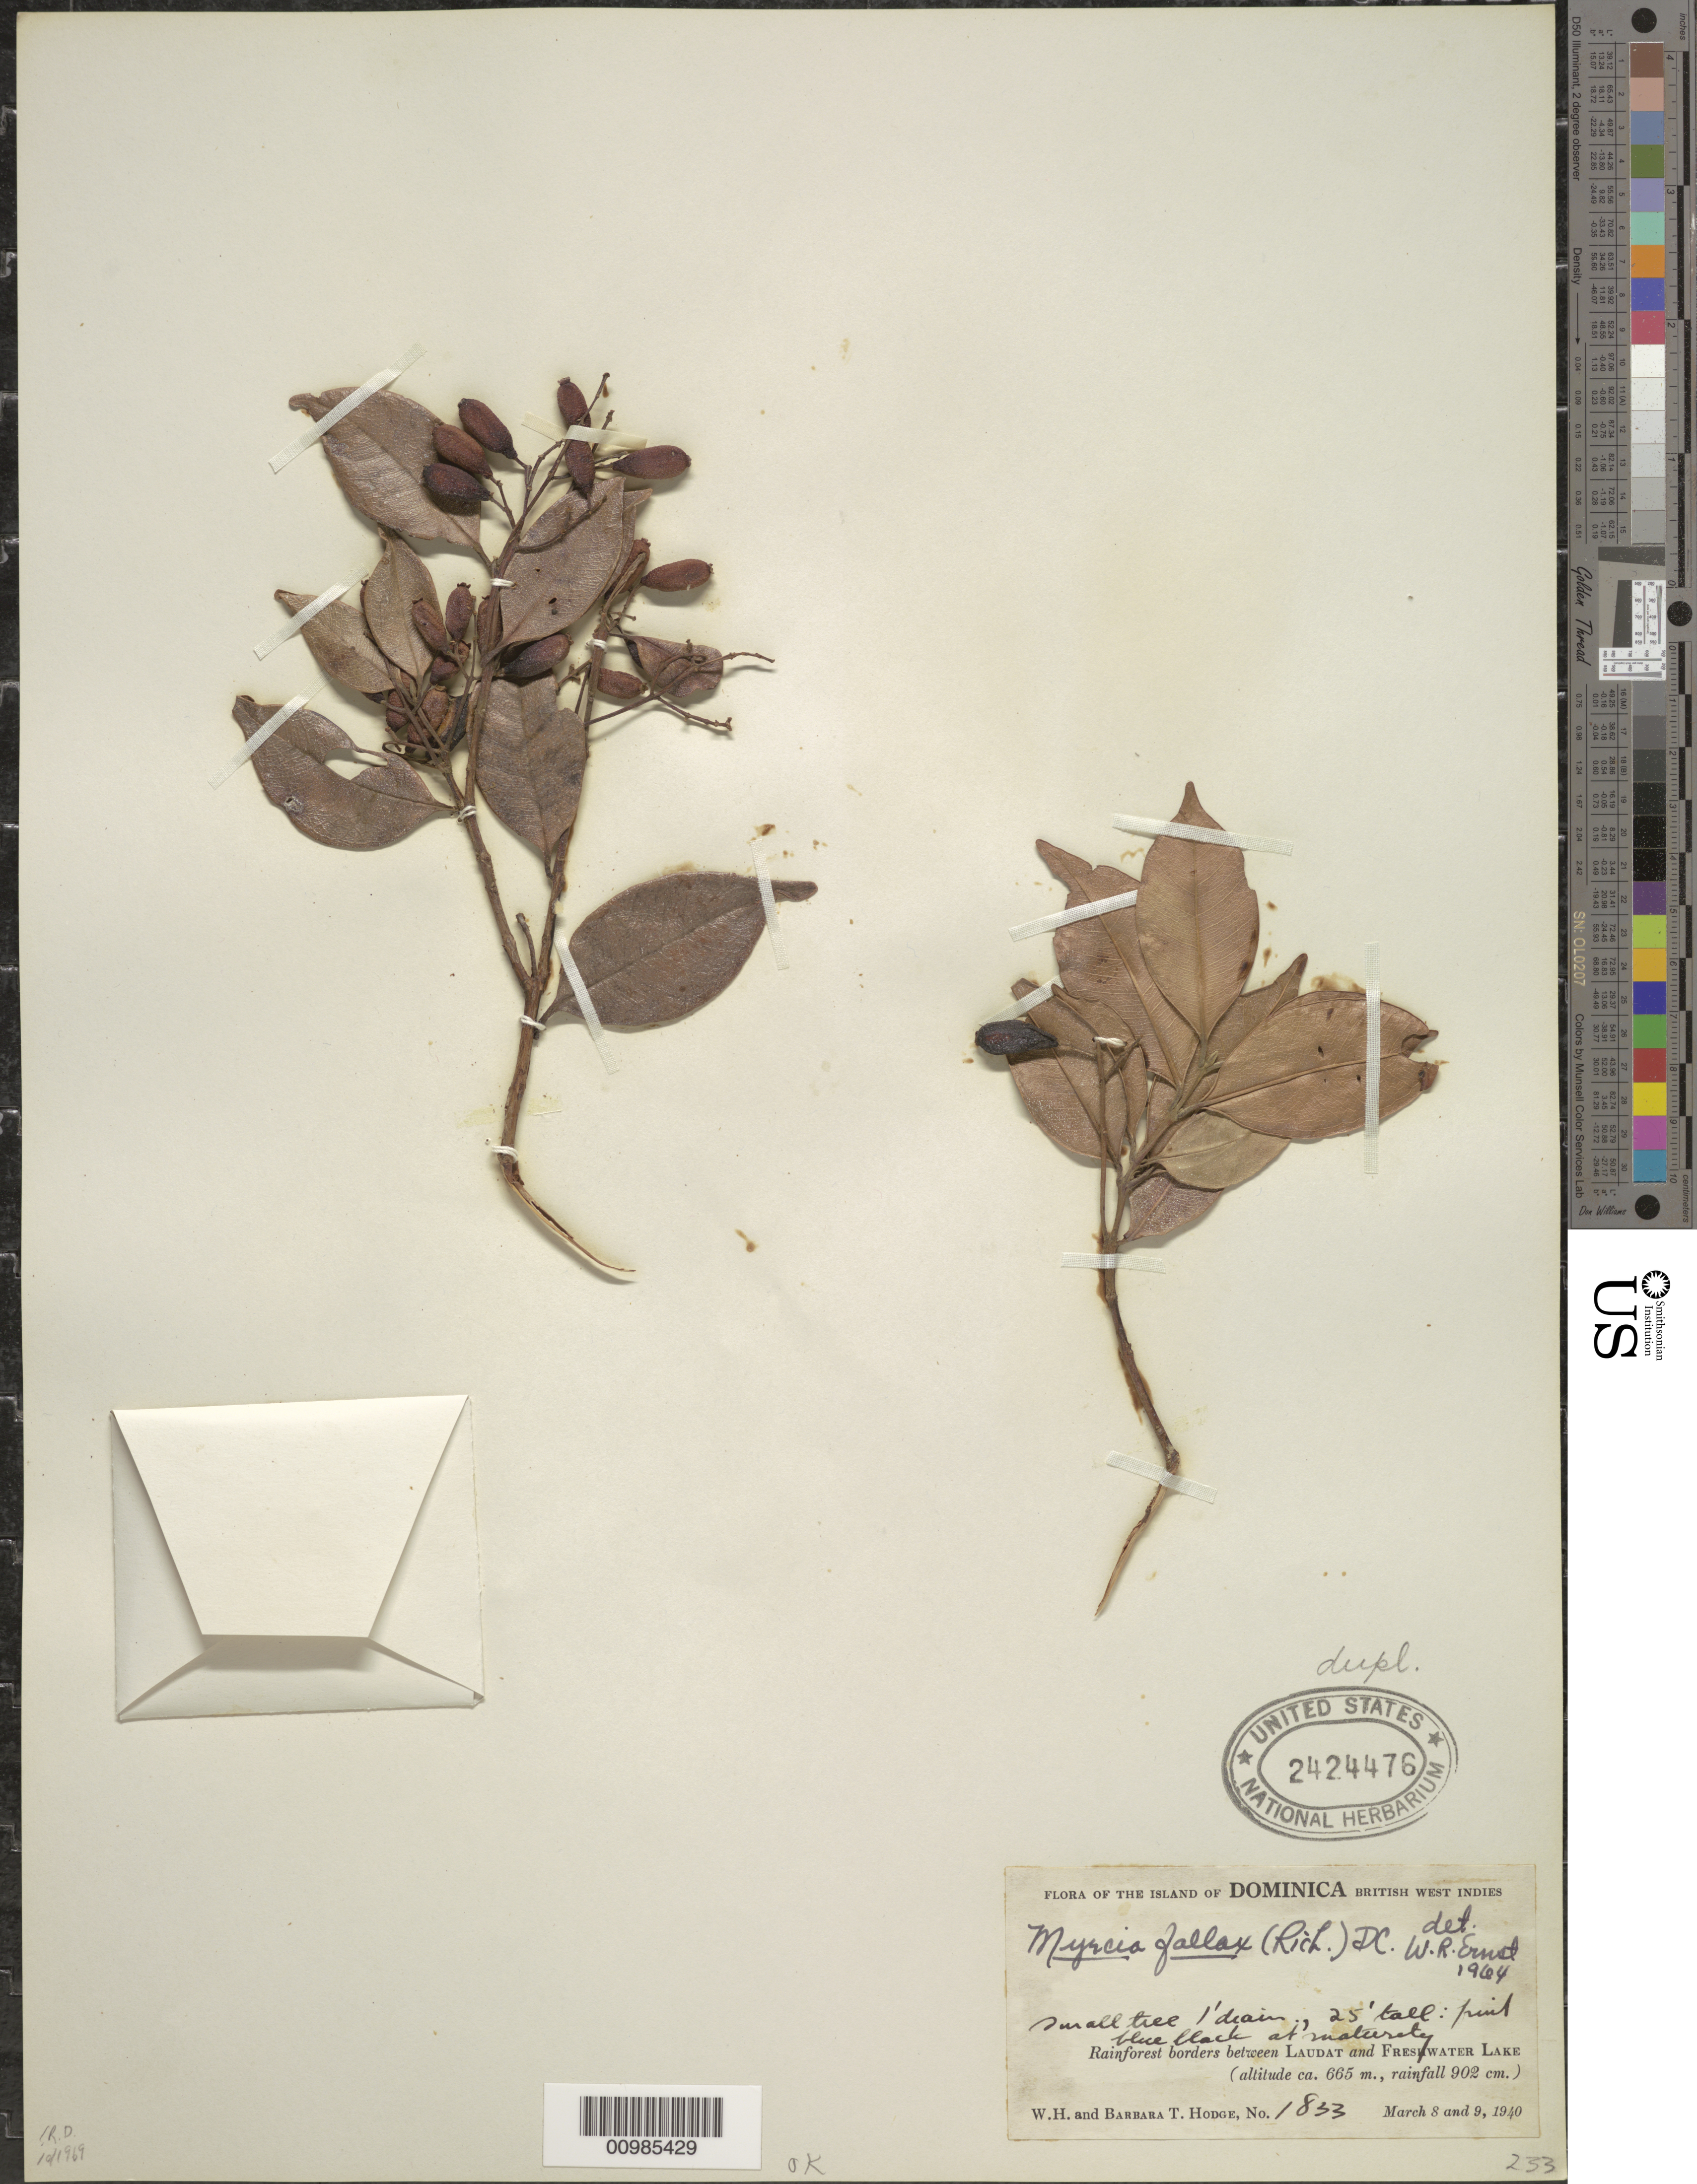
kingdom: Plantae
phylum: Tracheophyta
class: Magnoliopsida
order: Myrtales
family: Myrtaceae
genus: Myrcia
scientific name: Myrcia fallax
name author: (Rich.) DC.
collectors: W. Hodge & B. Hodge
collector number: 1853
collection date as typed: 08 Mar 1940 to 09 Mar 1940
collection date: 1940-03-08/1940-03-09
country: Dominica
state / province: St. George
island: Dominica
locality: Between Laudat and Freshwater Lake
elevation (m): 665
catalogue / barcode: US 2424476